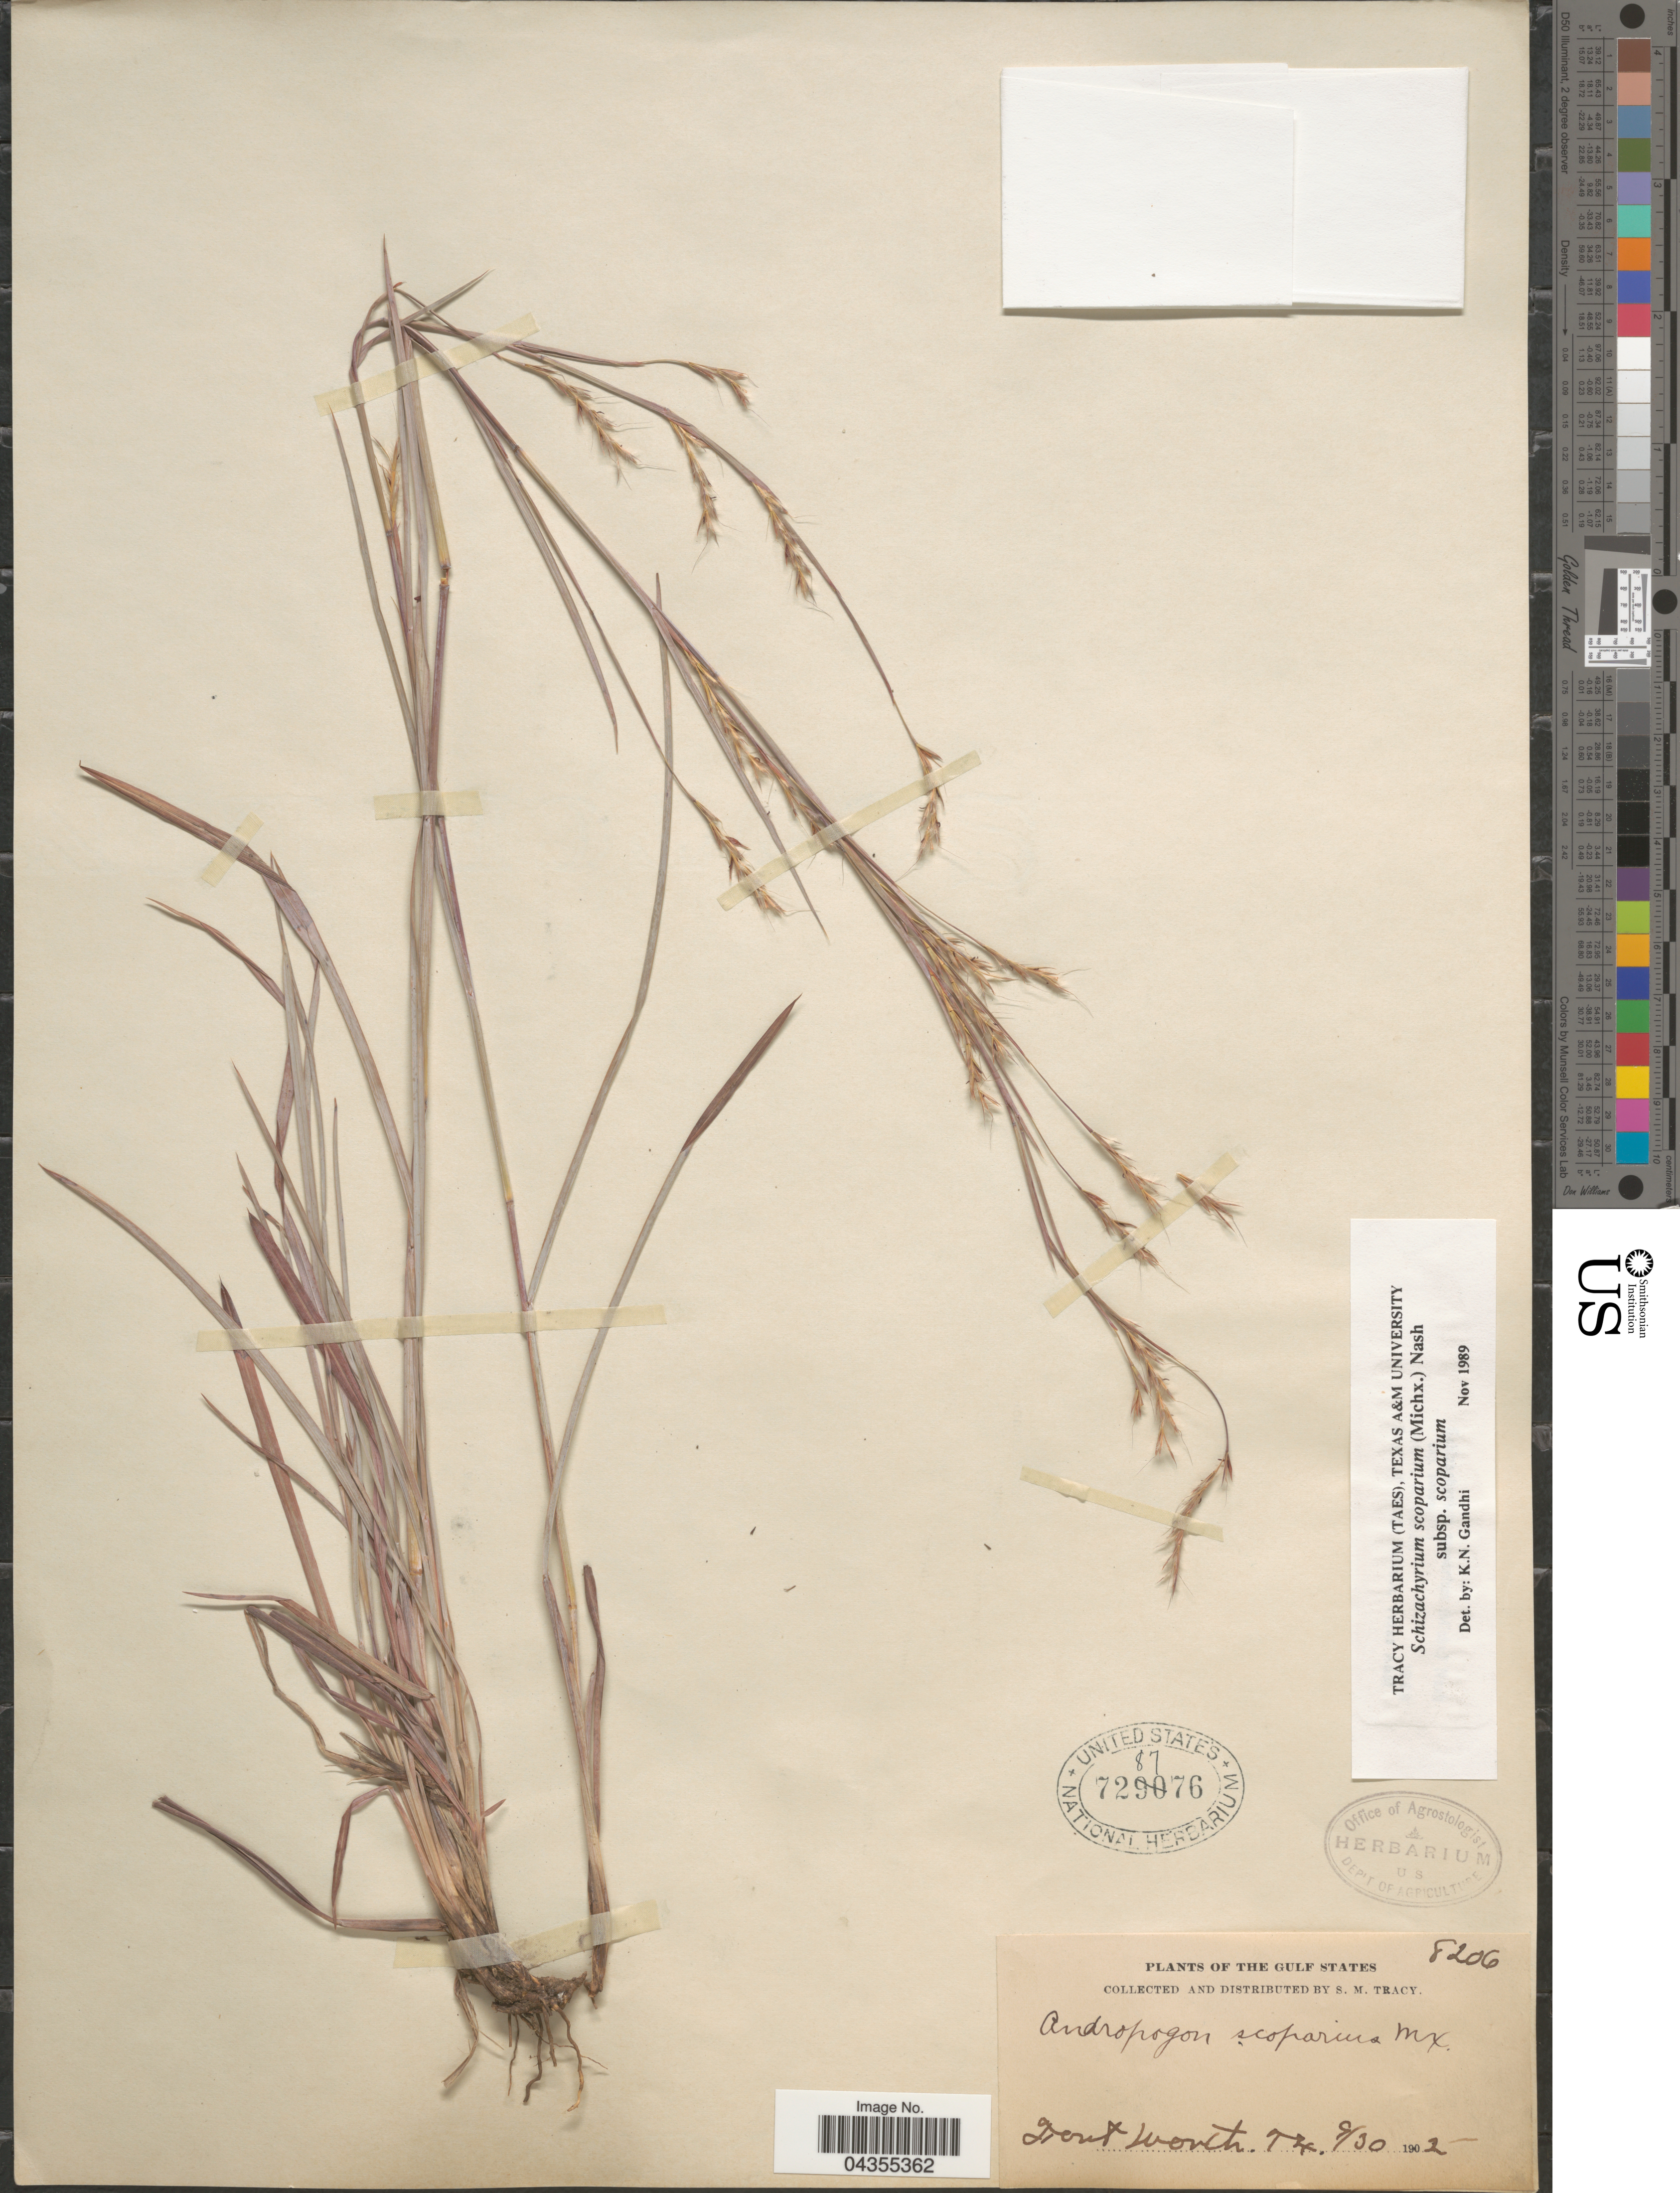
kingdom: Plantae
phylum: Tracheophyta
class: Liliopsida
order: Poales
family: Poaceae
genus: Schizachyrium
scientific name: Schizachyrium scoparium var. scoparium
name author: (Michx.) Nash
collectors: S. M. Tracy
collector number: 8206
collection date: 1902-09-30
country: United States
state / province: Texas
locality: The Gulf States. Fort Worth.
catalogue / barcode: US 728776